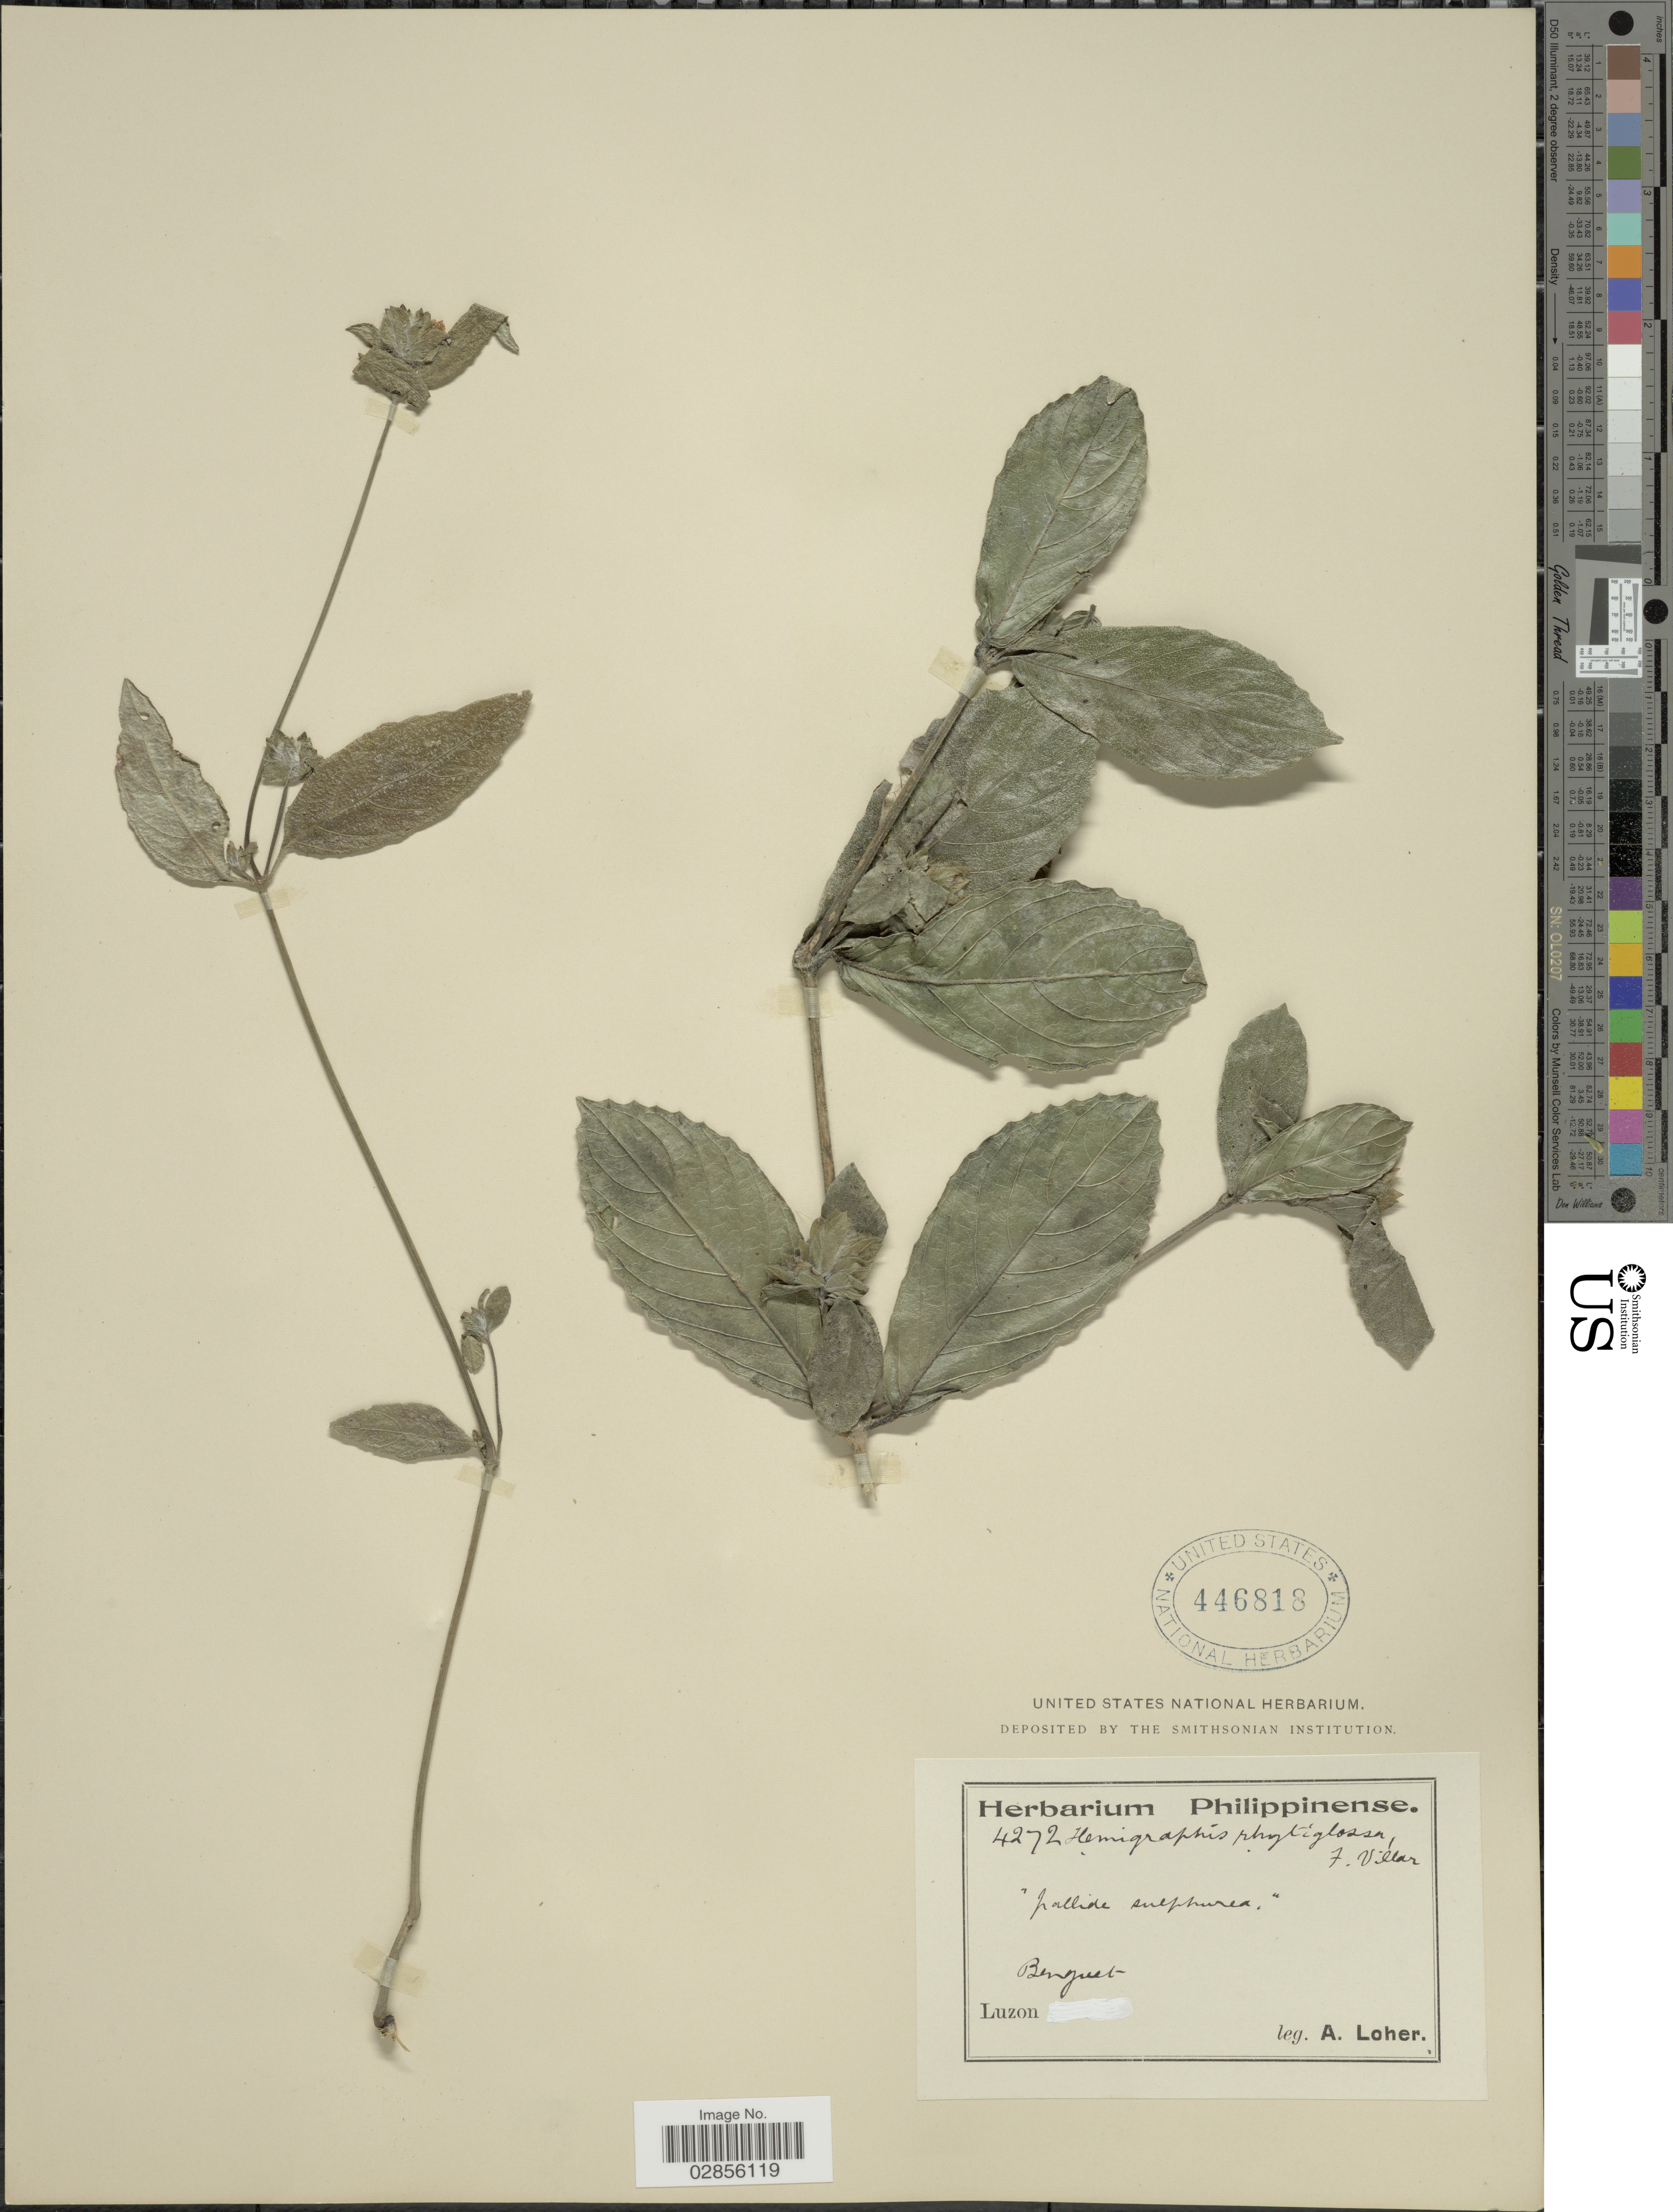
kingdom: Plantae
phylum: Tracheophyta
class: Magnoliopsida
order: Lamiales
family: Acanthaceae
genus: Hemigraphis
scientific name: Hemigraphis rhytiphylla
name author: (Nees) Fern.-Vill.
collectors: A. Loher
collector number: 4272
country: Philippines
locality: Benguet. Luzon.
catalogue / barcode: US 446818